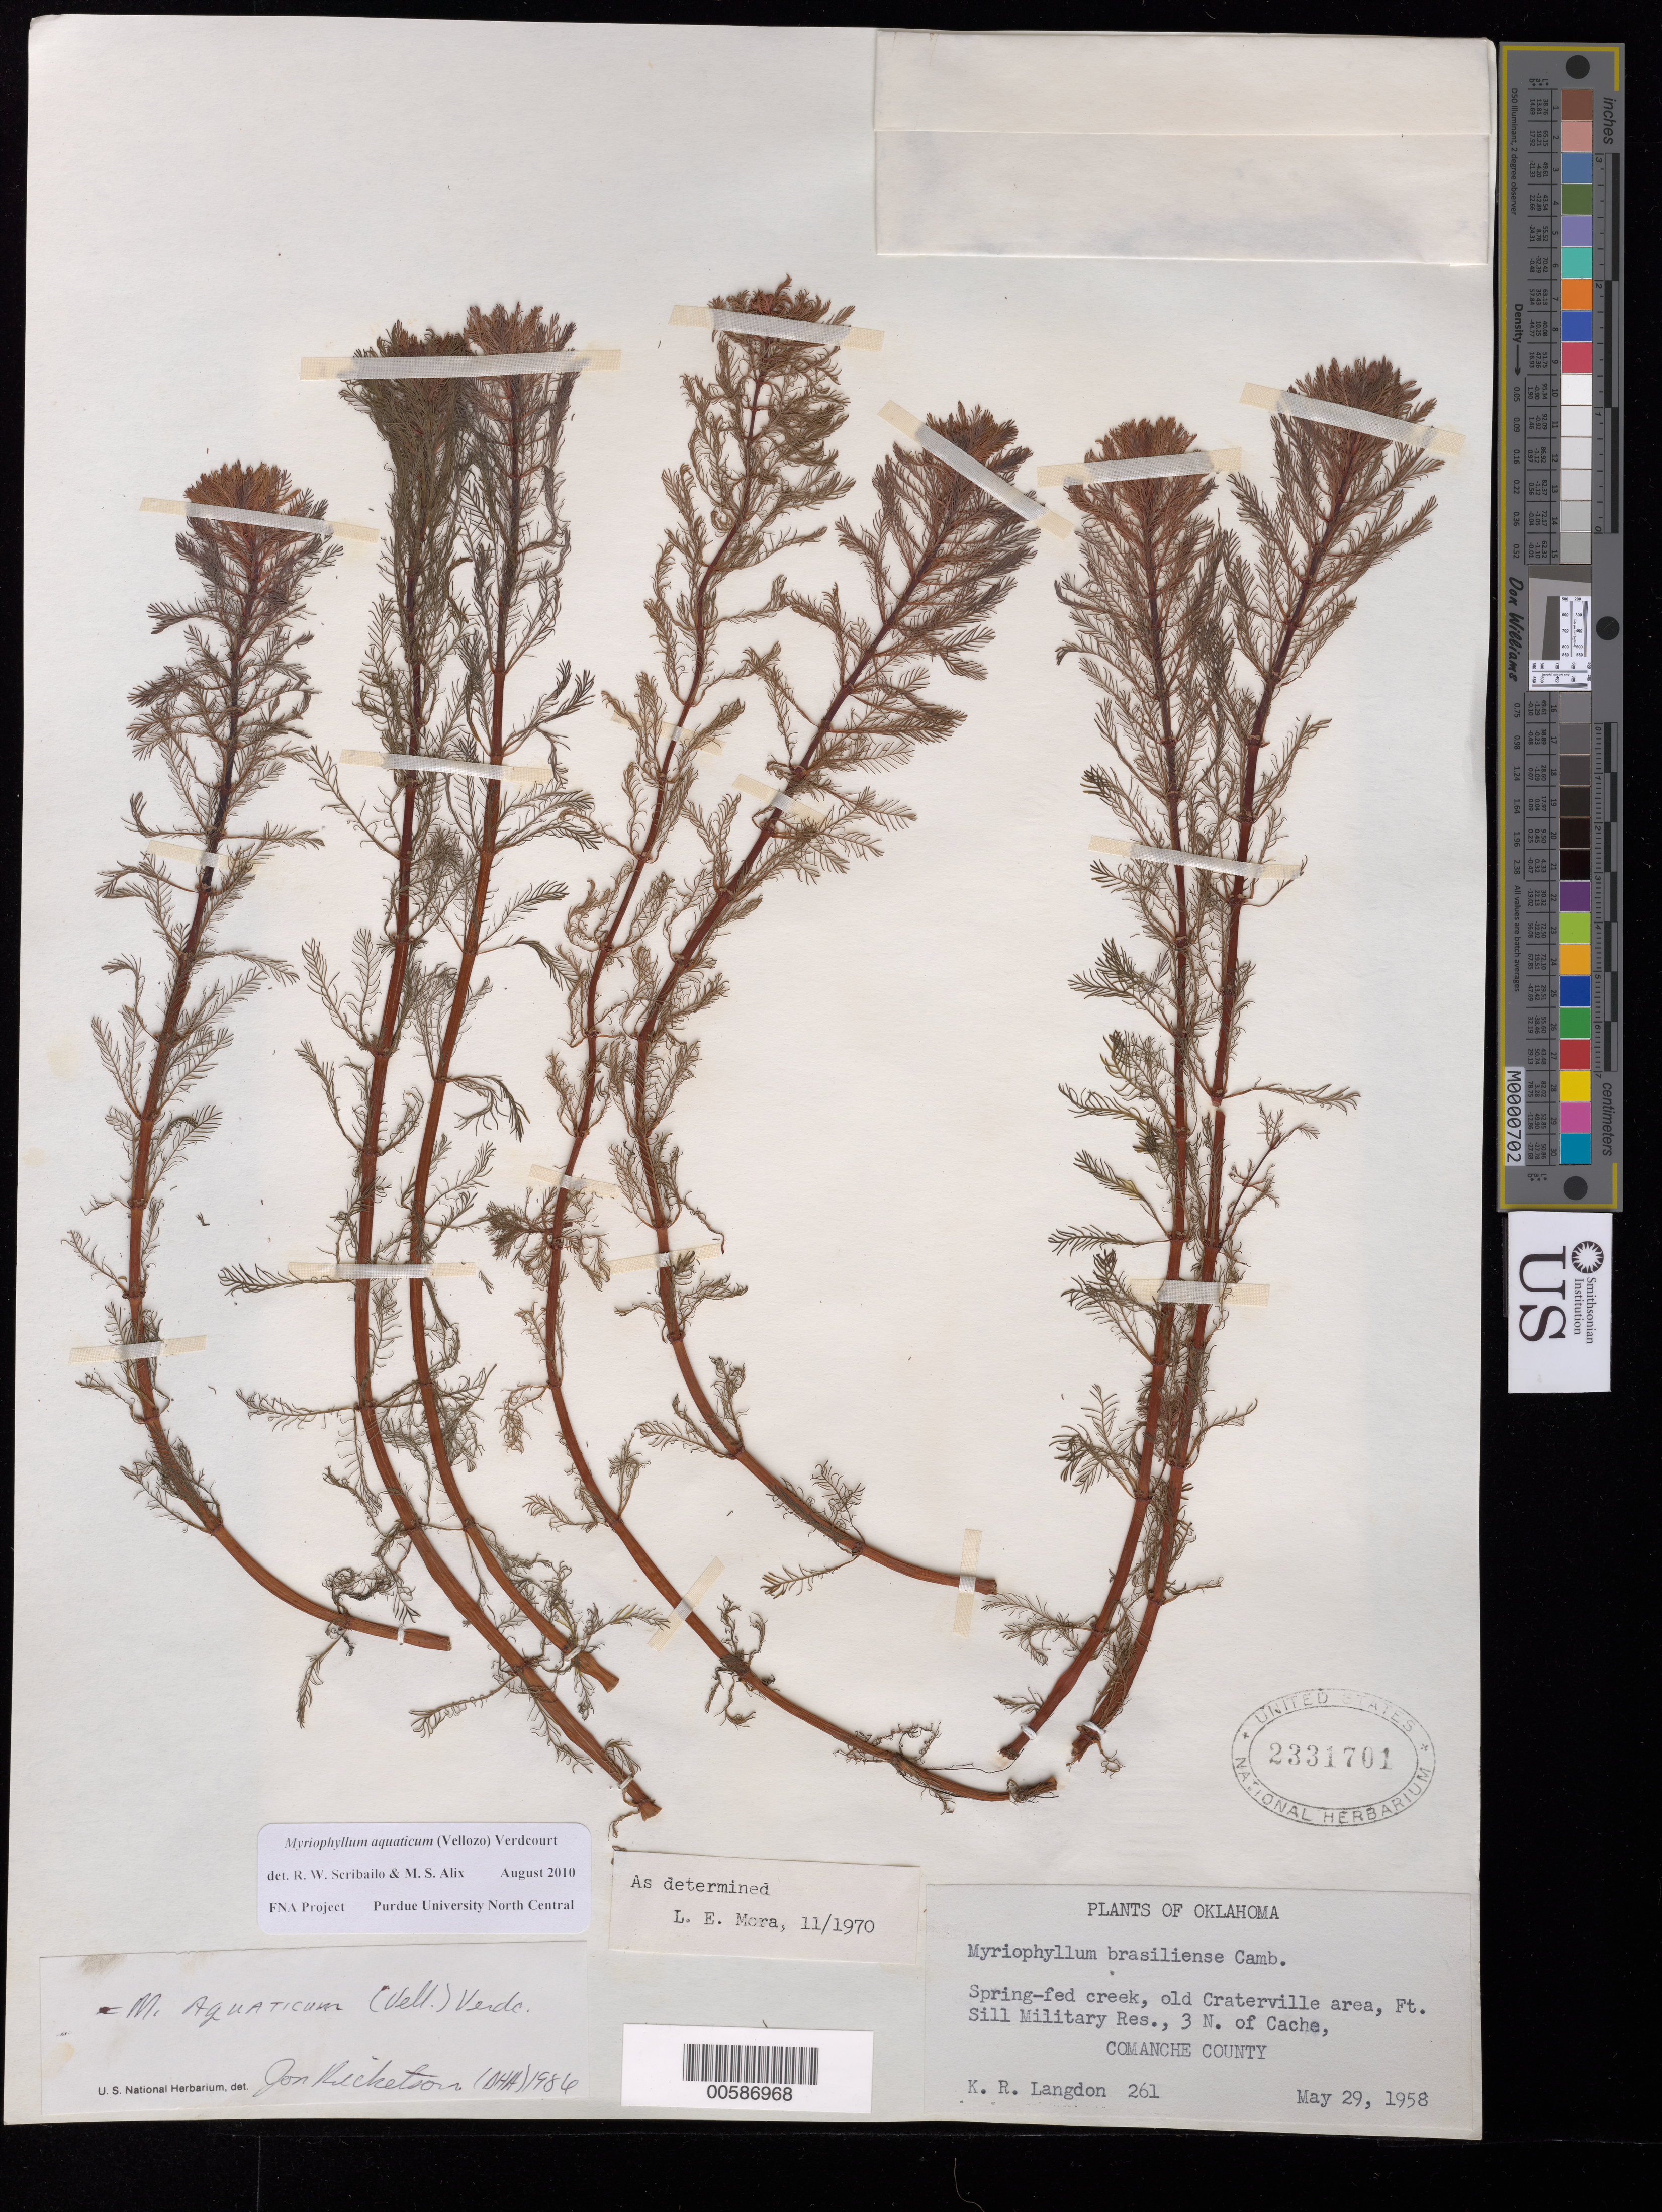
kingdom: Plantae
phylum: Tracheophyta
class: Magnoliopsida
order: Saxifragales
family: Haloragaceae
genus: Myriophyllum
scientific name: Myriophyllum aquaticum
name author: (Vell.) Verdc.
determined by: Scribailo, R. W.; Alix, M. S.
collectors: K. Langdon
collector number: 261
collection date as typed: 29 May 1958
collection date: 1958-05-29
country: United States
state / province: Oklahoma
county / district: Comanche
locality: Craterville, Ft. Sill Military Res., N of Cache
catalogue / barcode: US 2331701